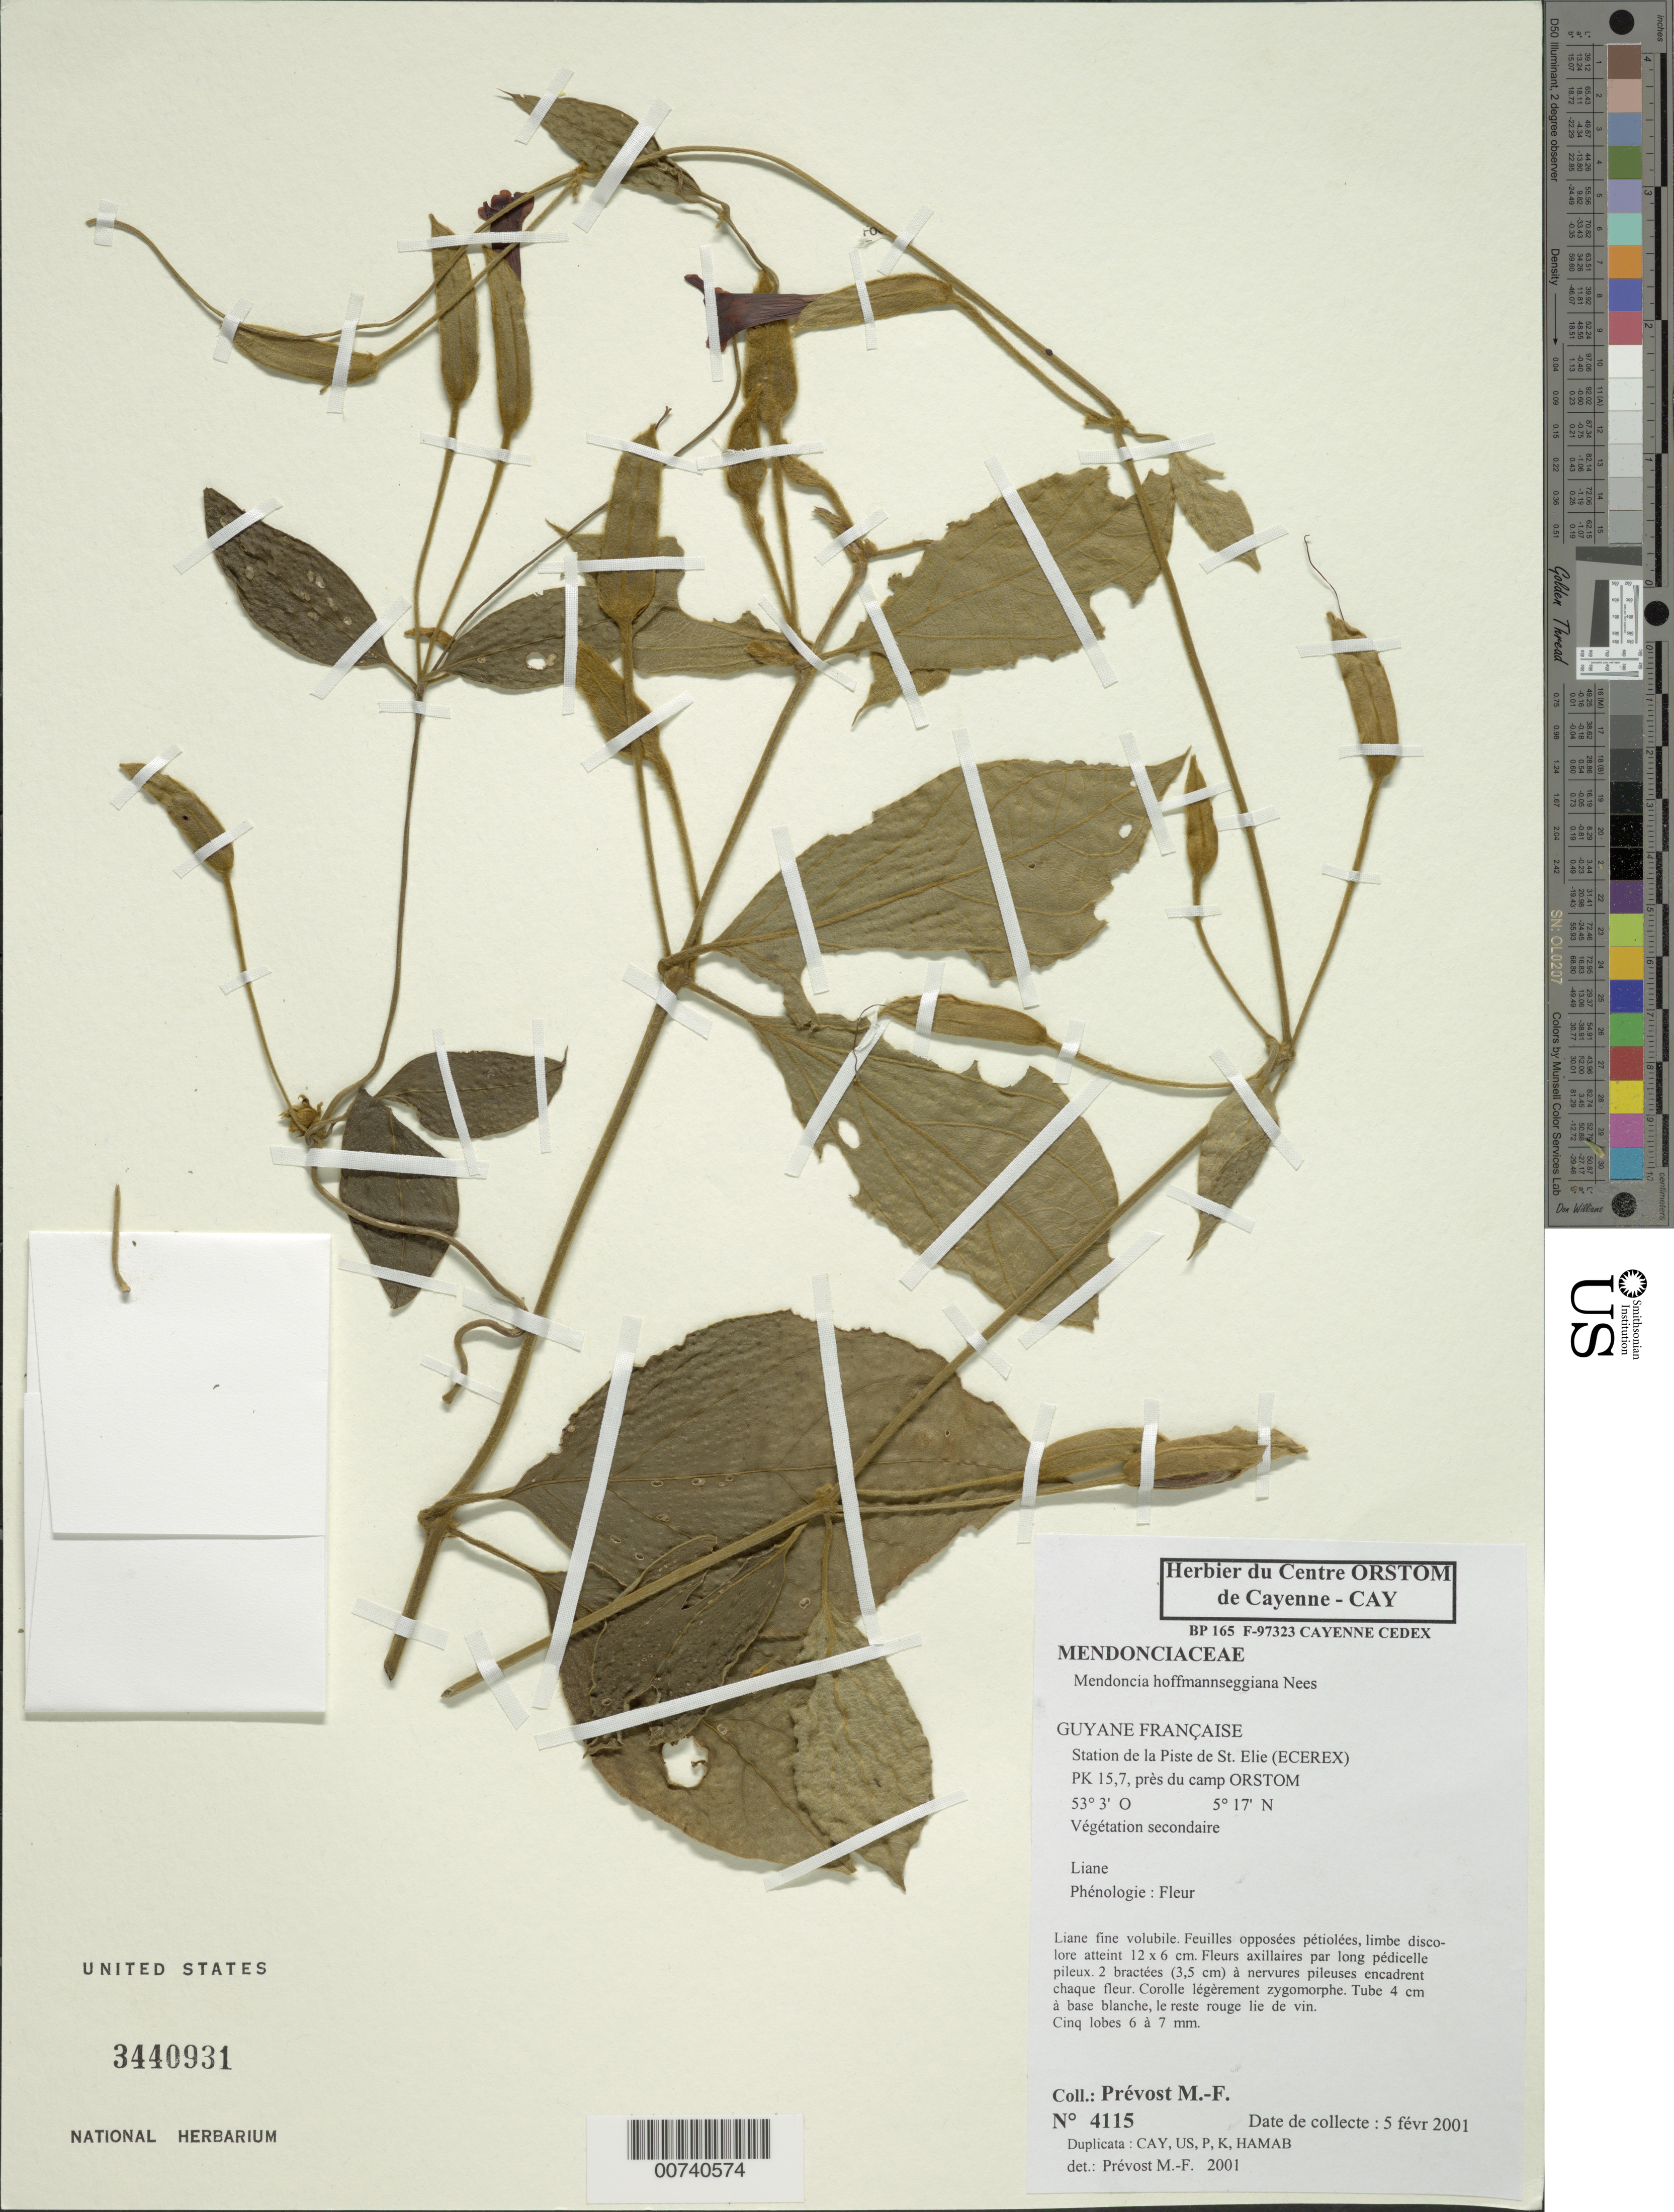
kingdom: Plantae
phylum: Tracheophyta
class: Magnoliopsida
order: Lamiales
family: Acanthaceae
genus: Mendoncia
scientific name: Mendoncia hoffmannseggiana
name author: Nees in DC.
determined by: Prévost, M.-F.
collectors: M.-F. Prévost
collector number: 4115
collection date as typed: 5-Feb-01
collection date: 2001-02-05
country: French Guiana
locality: Station de la Piste de Saint-Élie (ECEREX), PK 15.7, camp ORSTOM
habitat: Secondary vegetation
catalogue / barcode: US 3440931